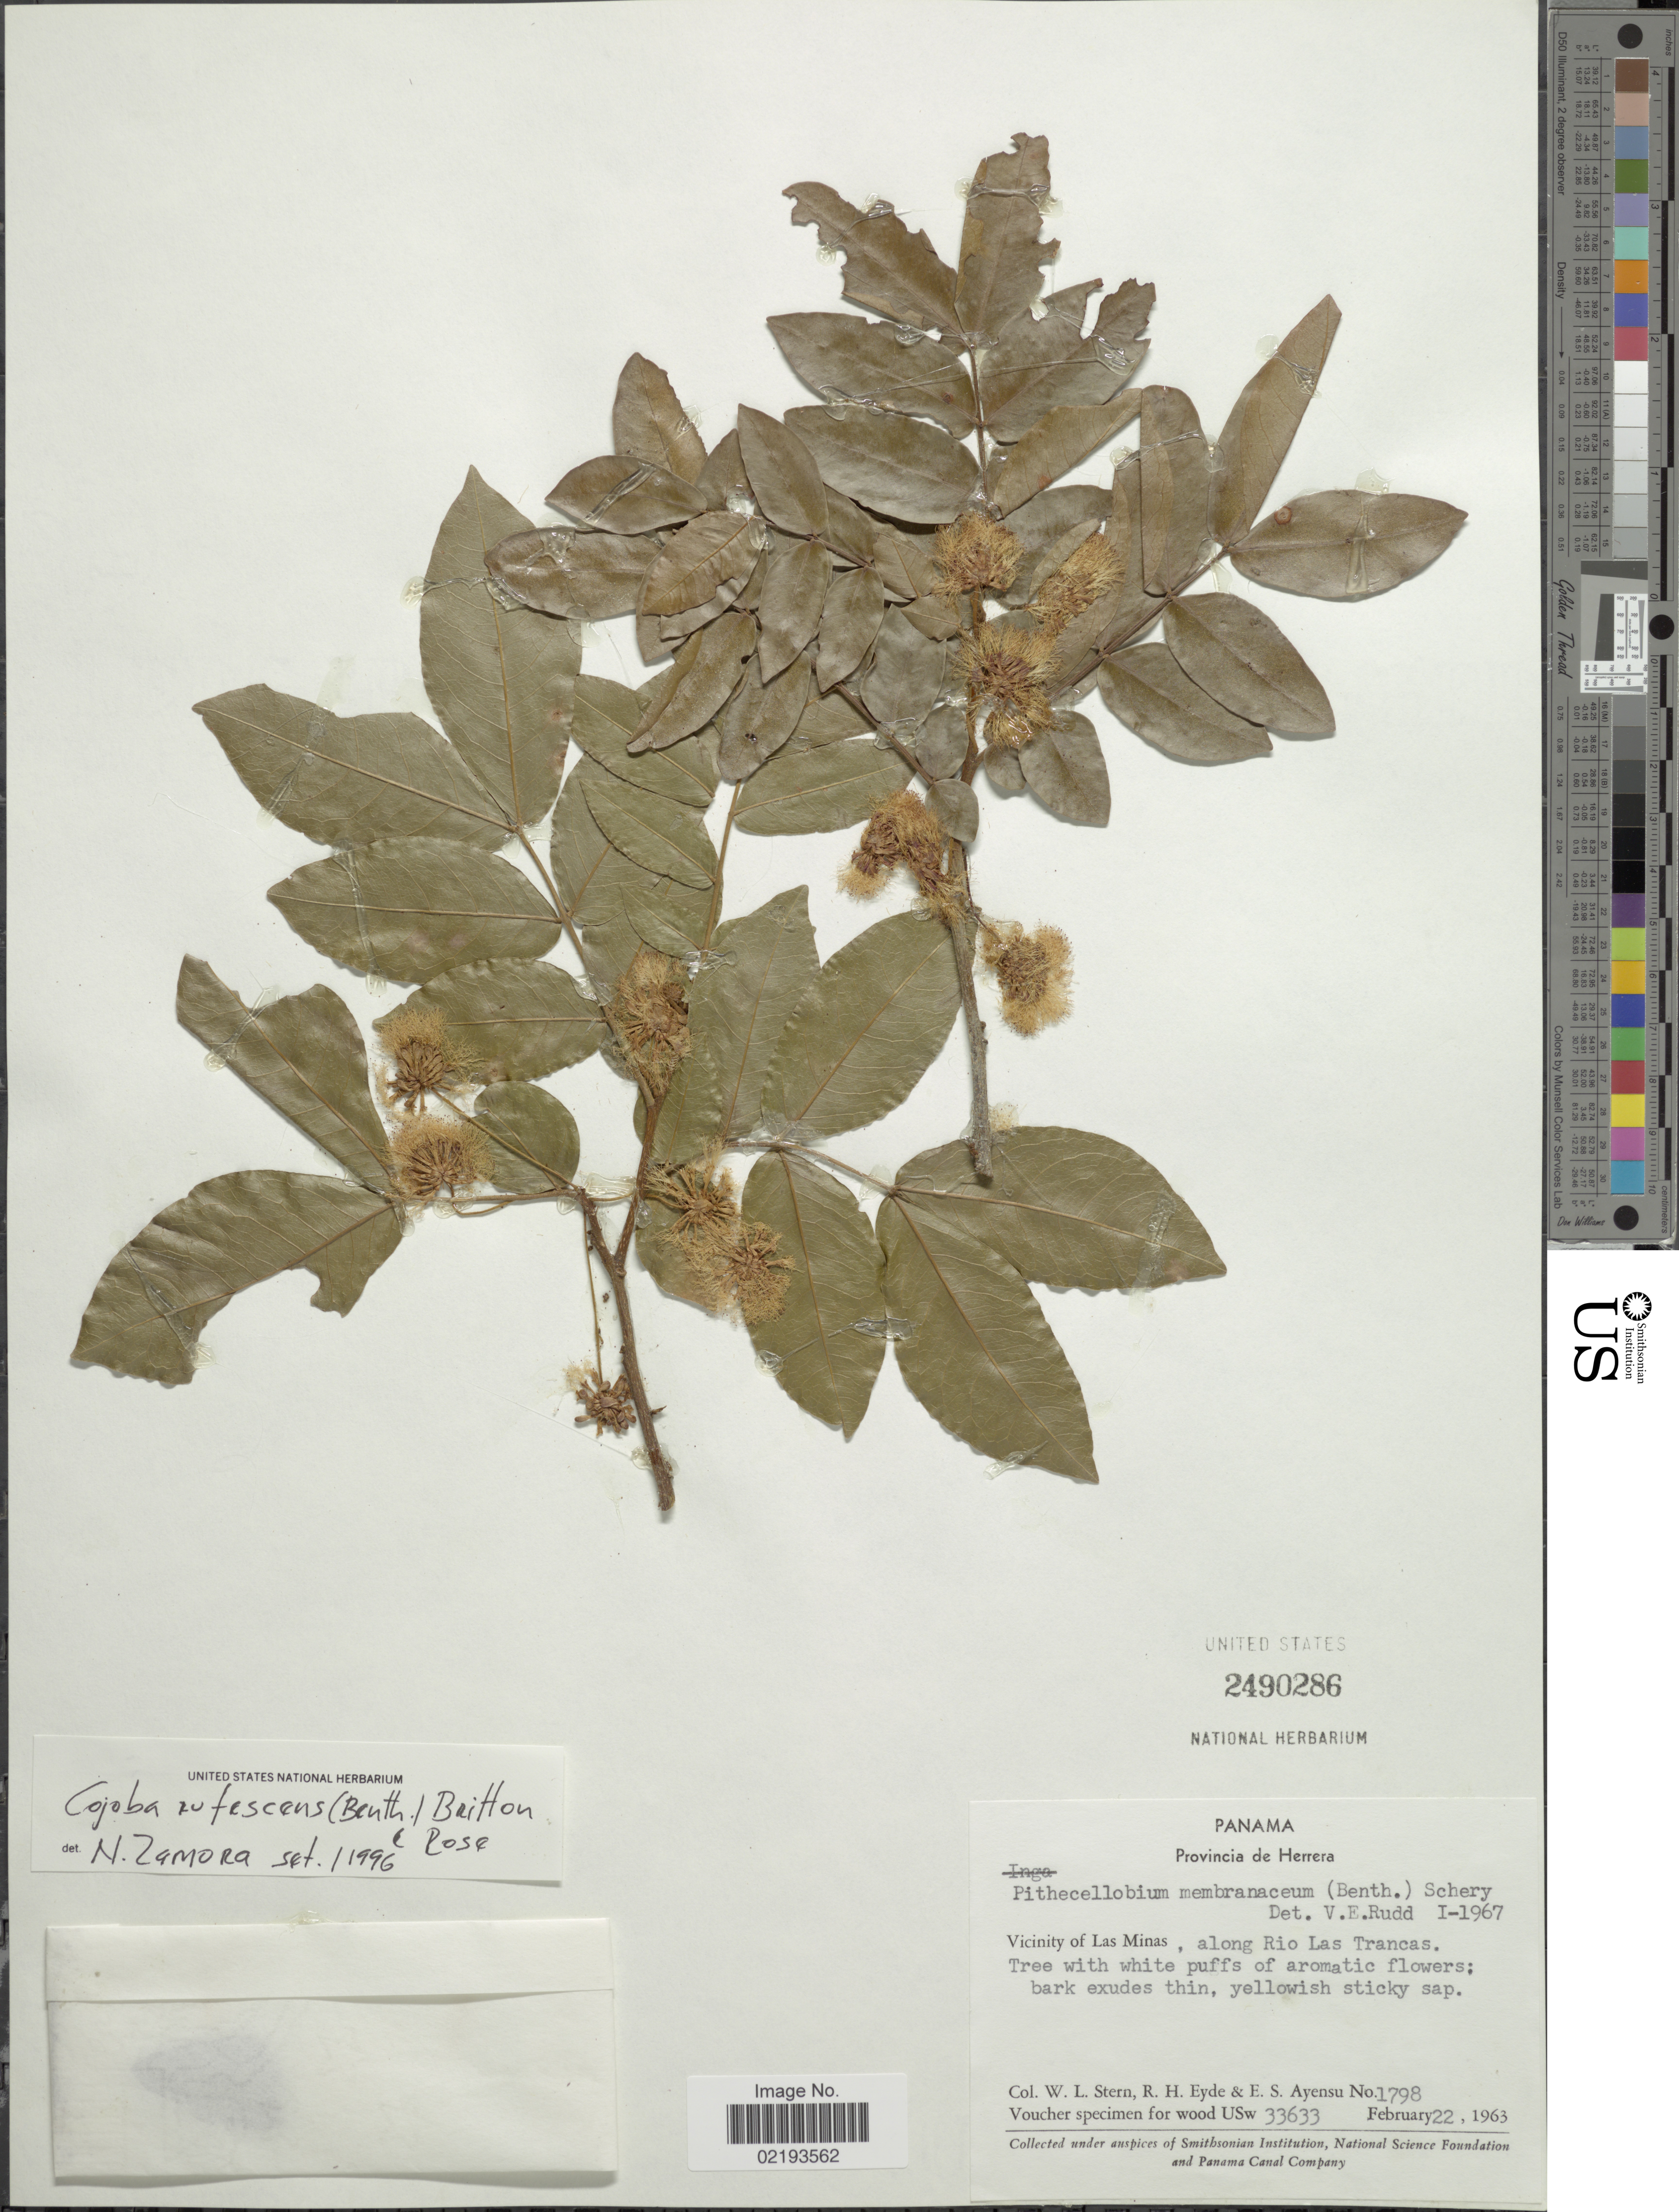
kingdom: Plantae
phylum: Tracheophyta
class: Magnoliopsida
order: Fabales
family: Fabaceae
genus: Cojoba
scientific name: Cojoba rufescens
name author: (Benth.) Britton & Rose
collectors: W. L. Stern, R. H. Eyde & E. S. Ayensu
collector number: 1798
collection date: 1963-02-22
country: Panama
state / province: Herrera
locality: Vicinity of Las Minas, along Rio Las Trancas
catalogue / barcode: US 2490286